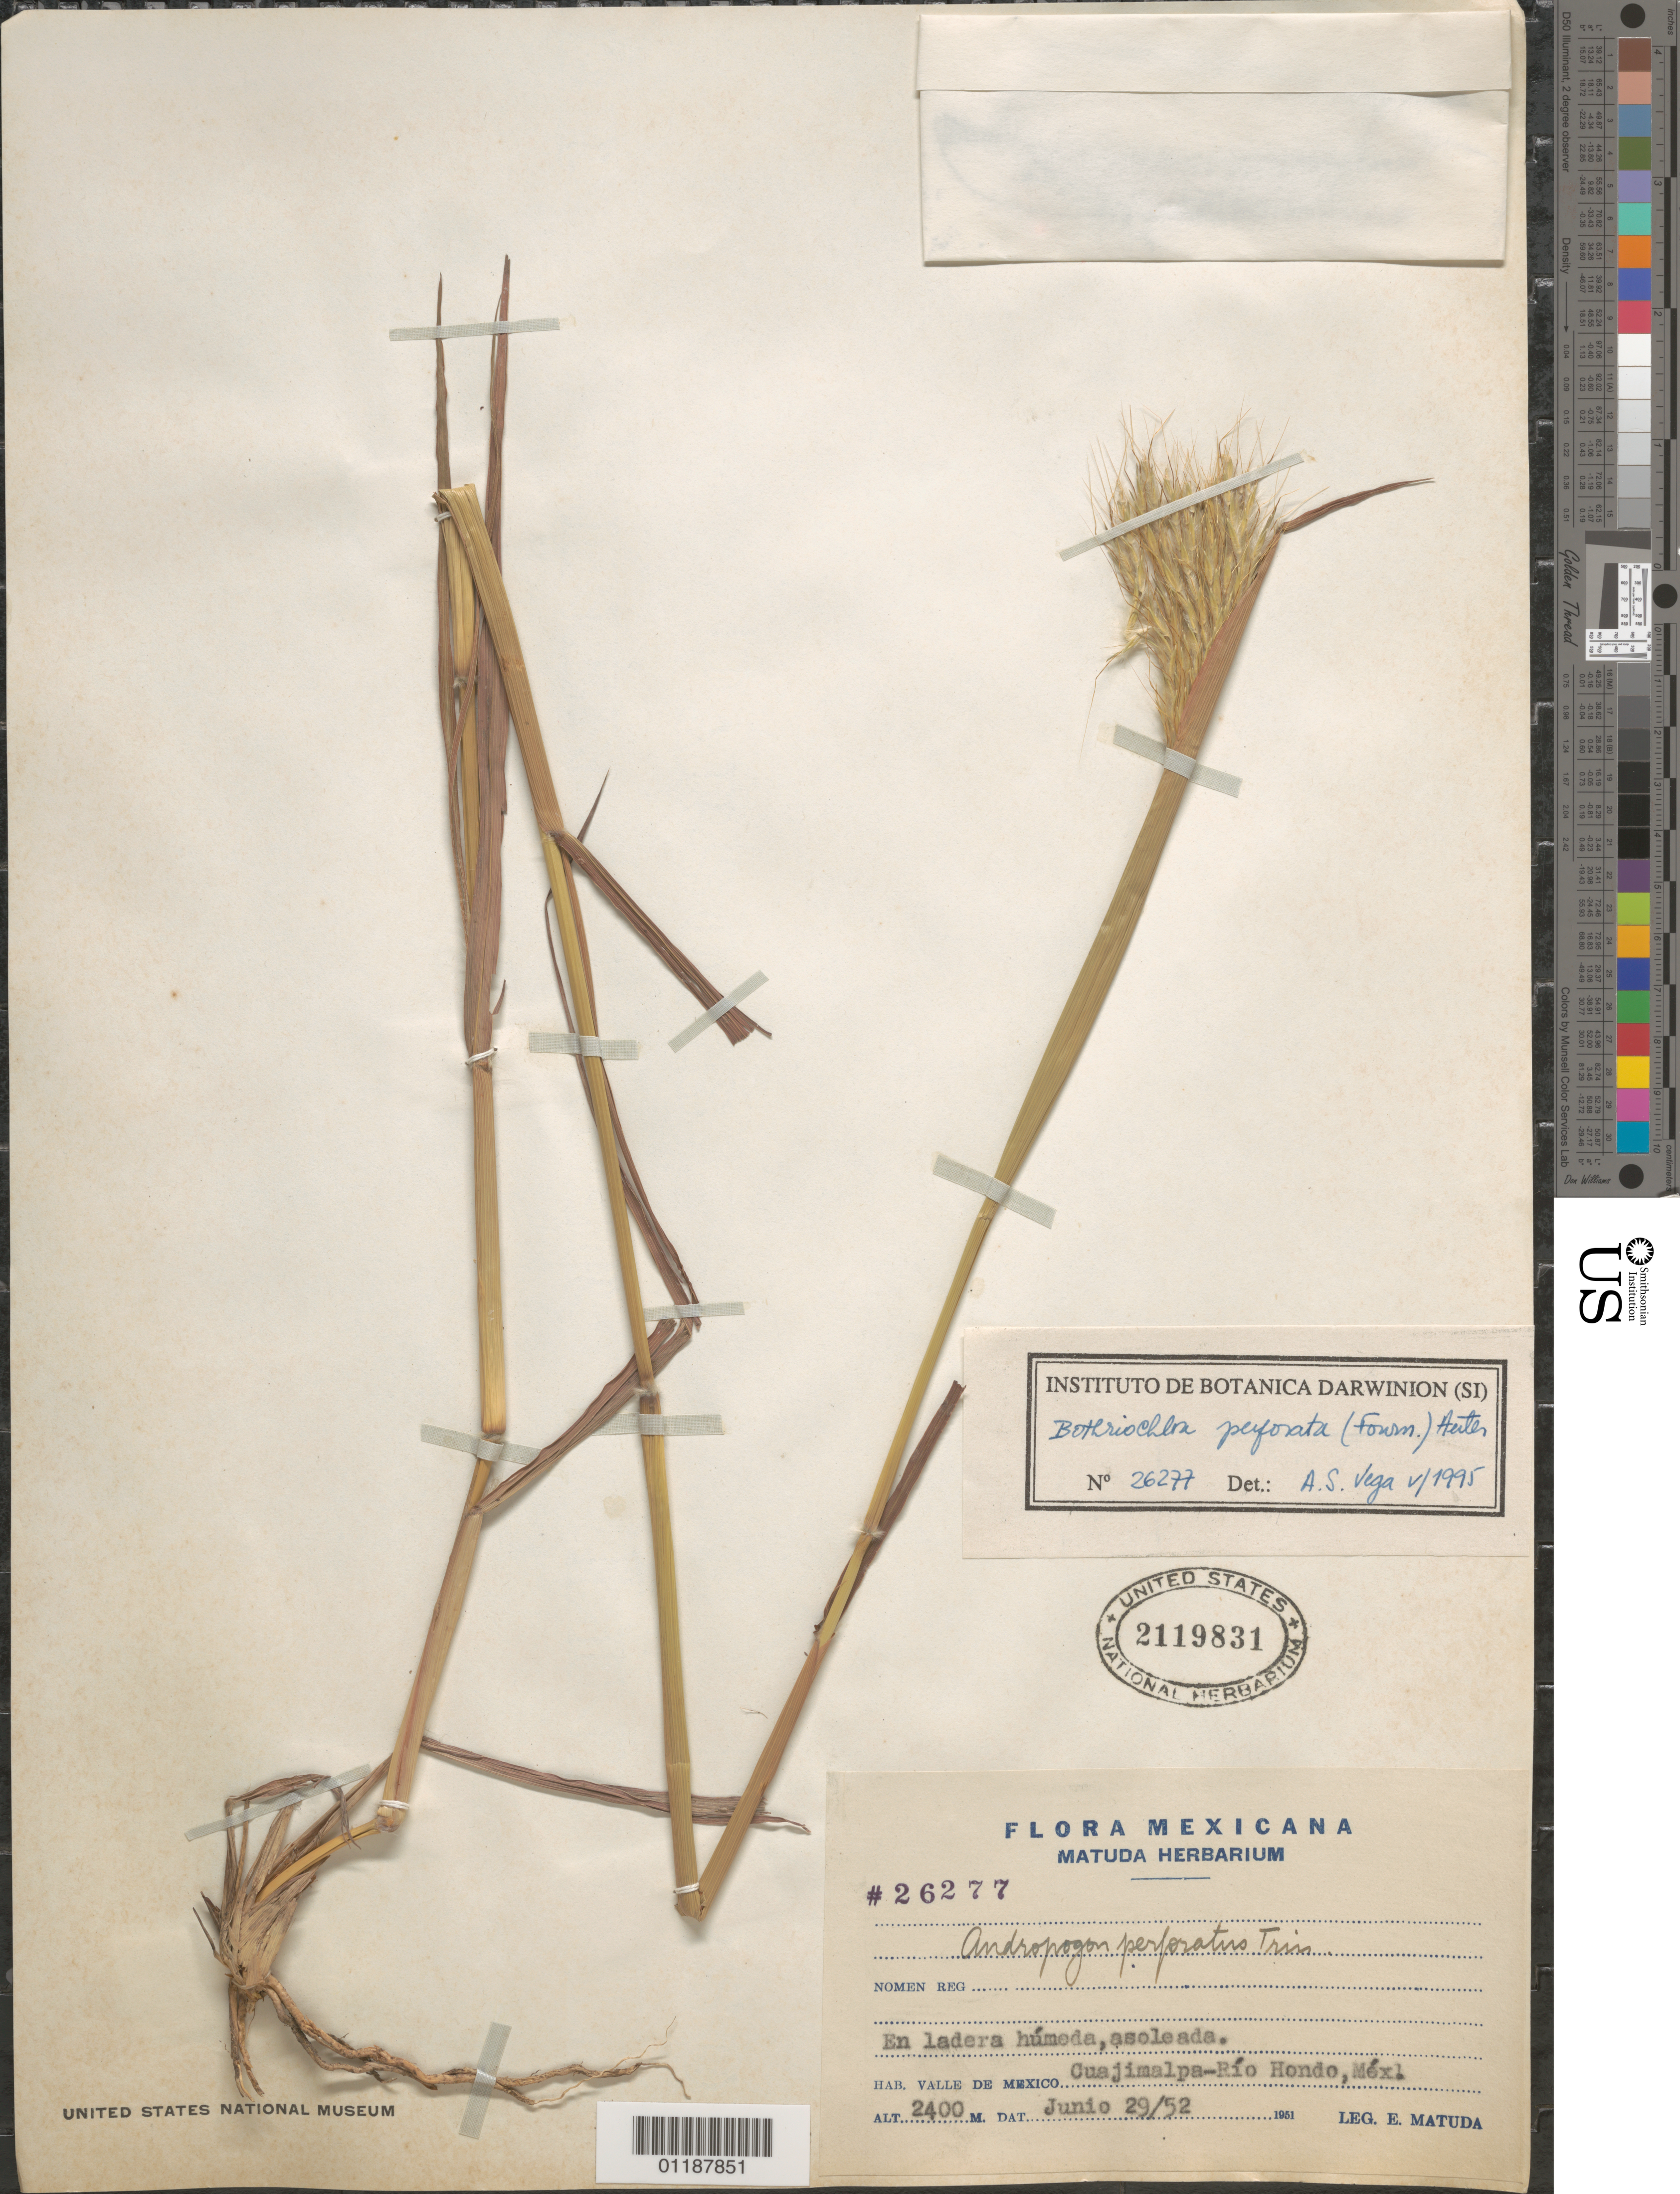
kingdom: Plantae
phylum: Tracheophyta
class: Liliopsida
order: Poales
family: Poaceae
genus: Bothriochloa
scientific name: Bothriochloa perforata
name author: (Trin. ex E. Fourn.) Herter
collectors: E. Matuda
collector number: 26277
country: Mexico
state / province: Distrito Federal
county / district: Cuajimalpa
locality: Rio Hondi- Rio Hondo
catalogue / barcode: US 2119831